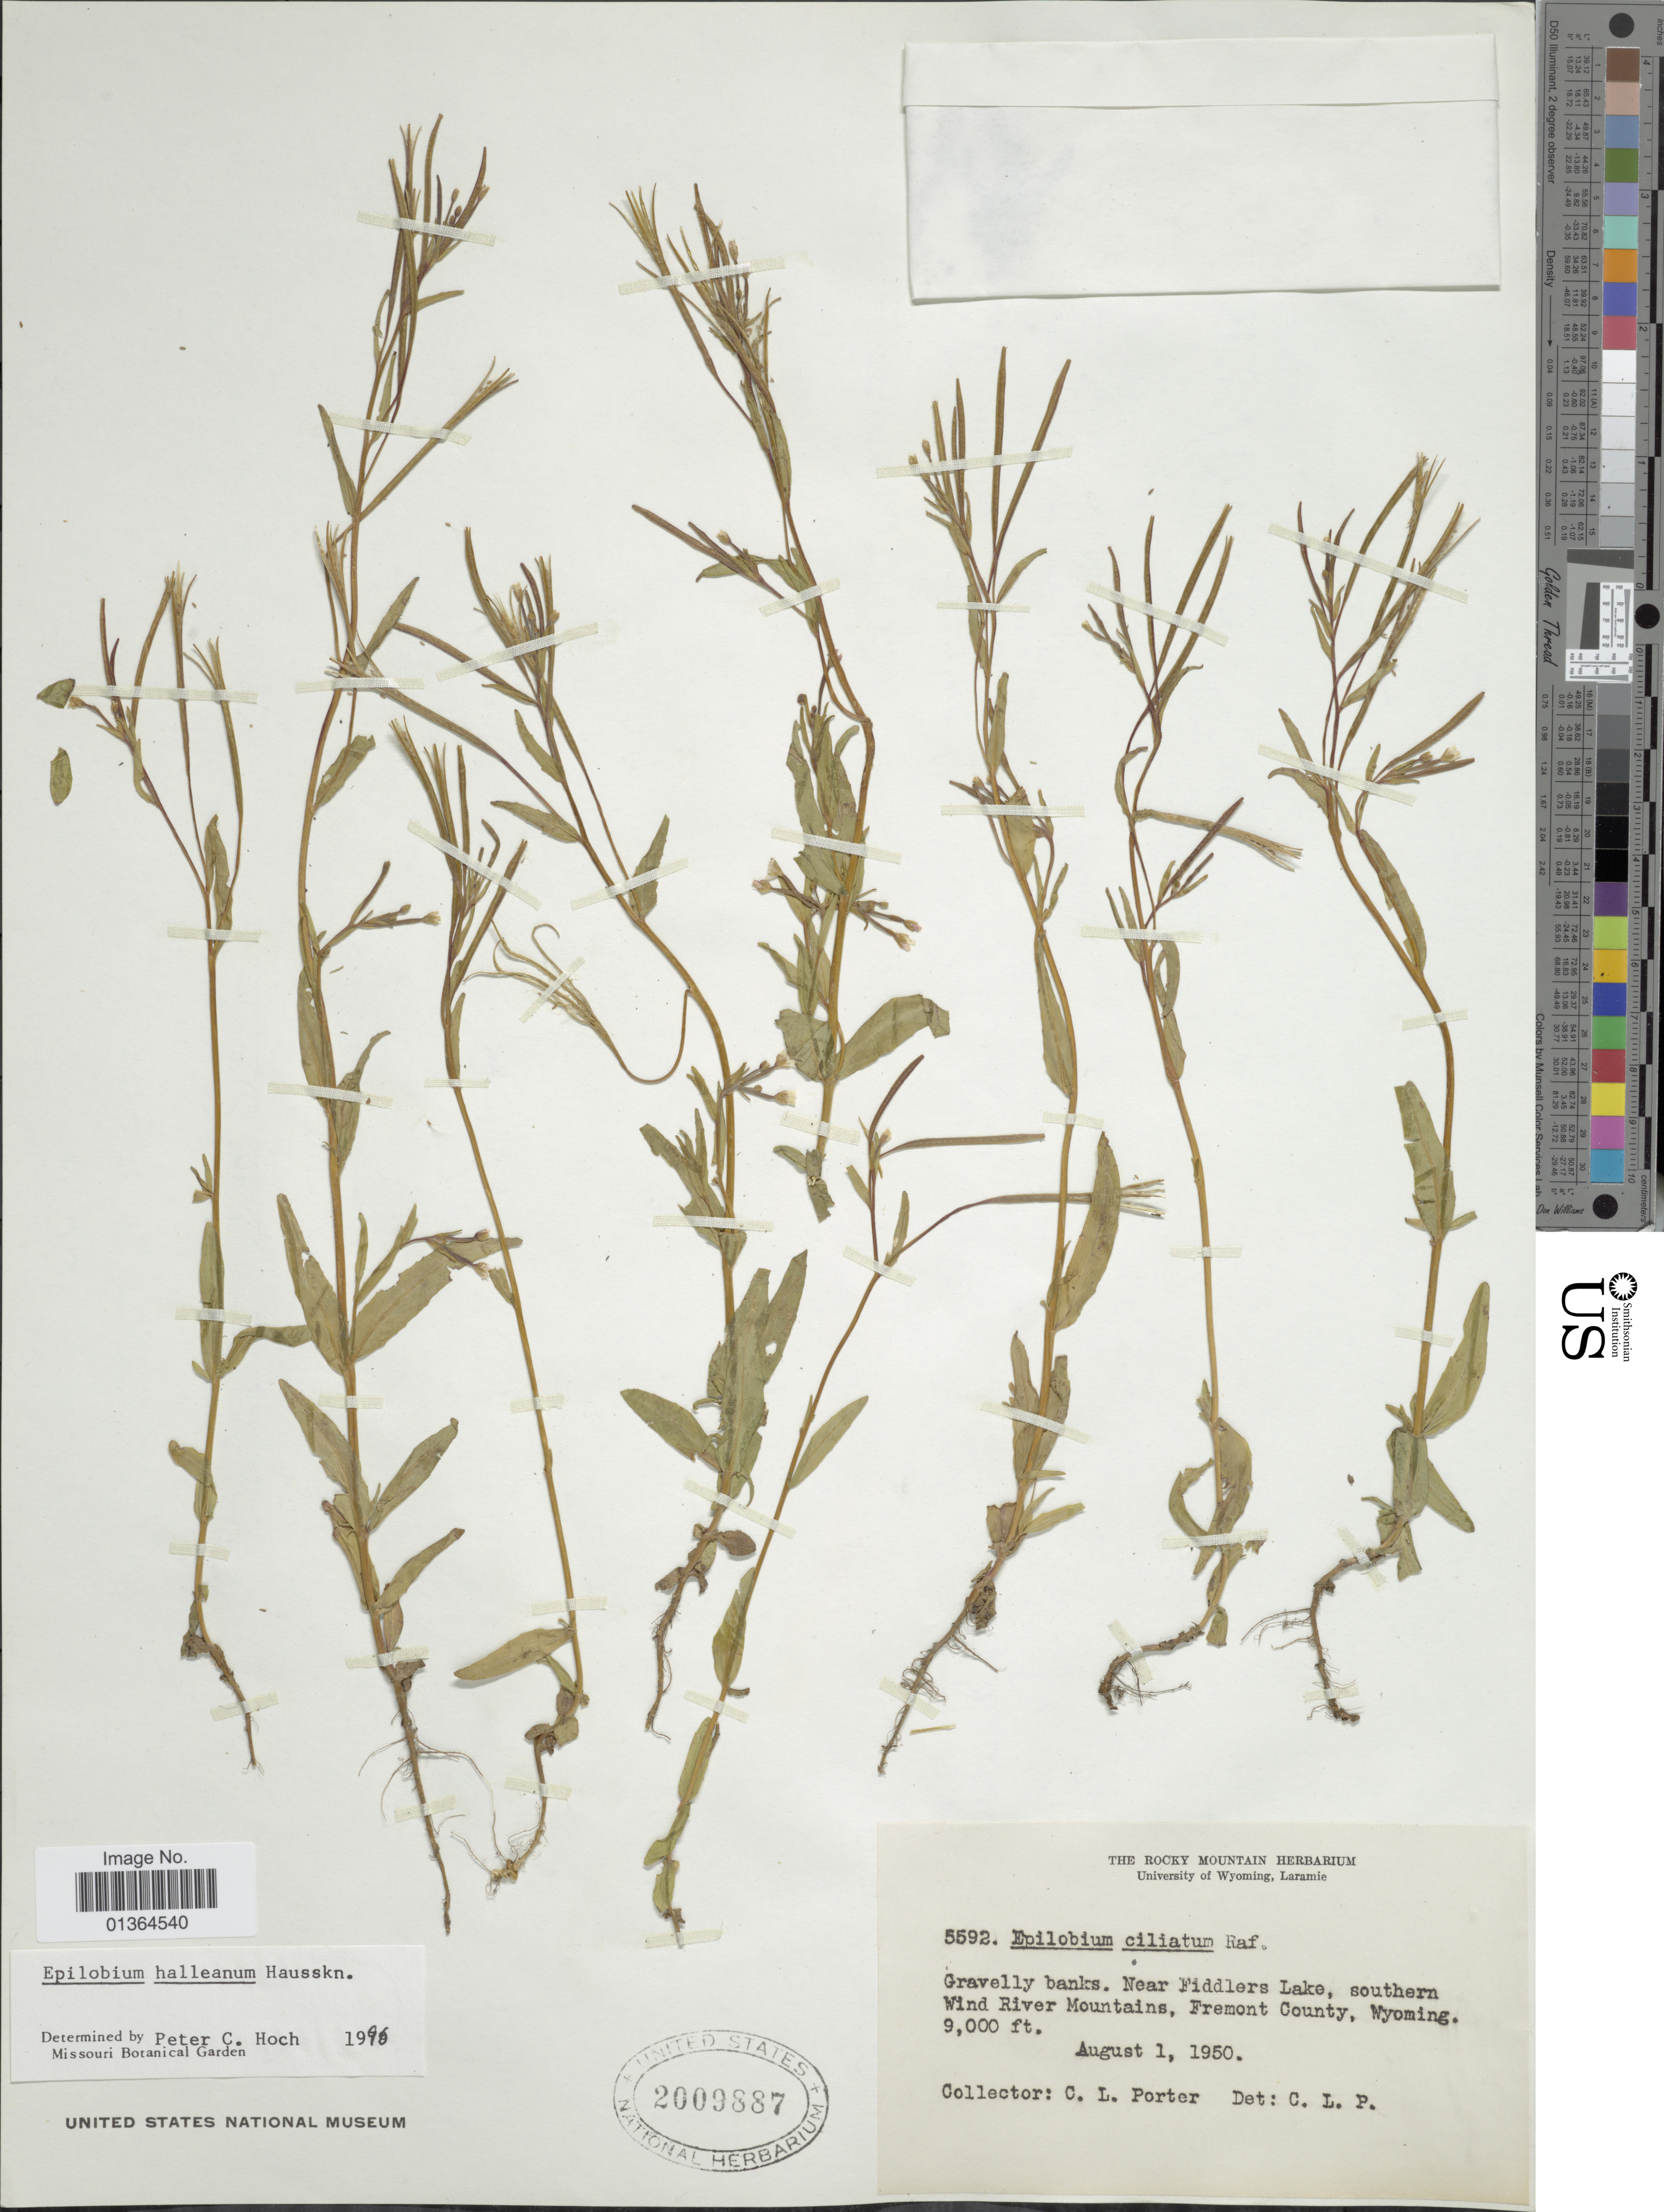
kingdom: Plantae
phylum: Tracheophyta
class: Magnoliopsida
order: Myrtales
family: Onagraceae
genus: Epilobium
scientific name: Epilobium hallianum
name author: Hausskn.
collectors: C. L. Porter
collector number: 5592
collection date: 1950-08-01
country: United States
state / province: Wyoming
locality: Near Fiddlers Lake, southern Wind River Mountains, Fremont County.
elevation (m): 2743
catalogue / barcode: US 2009887